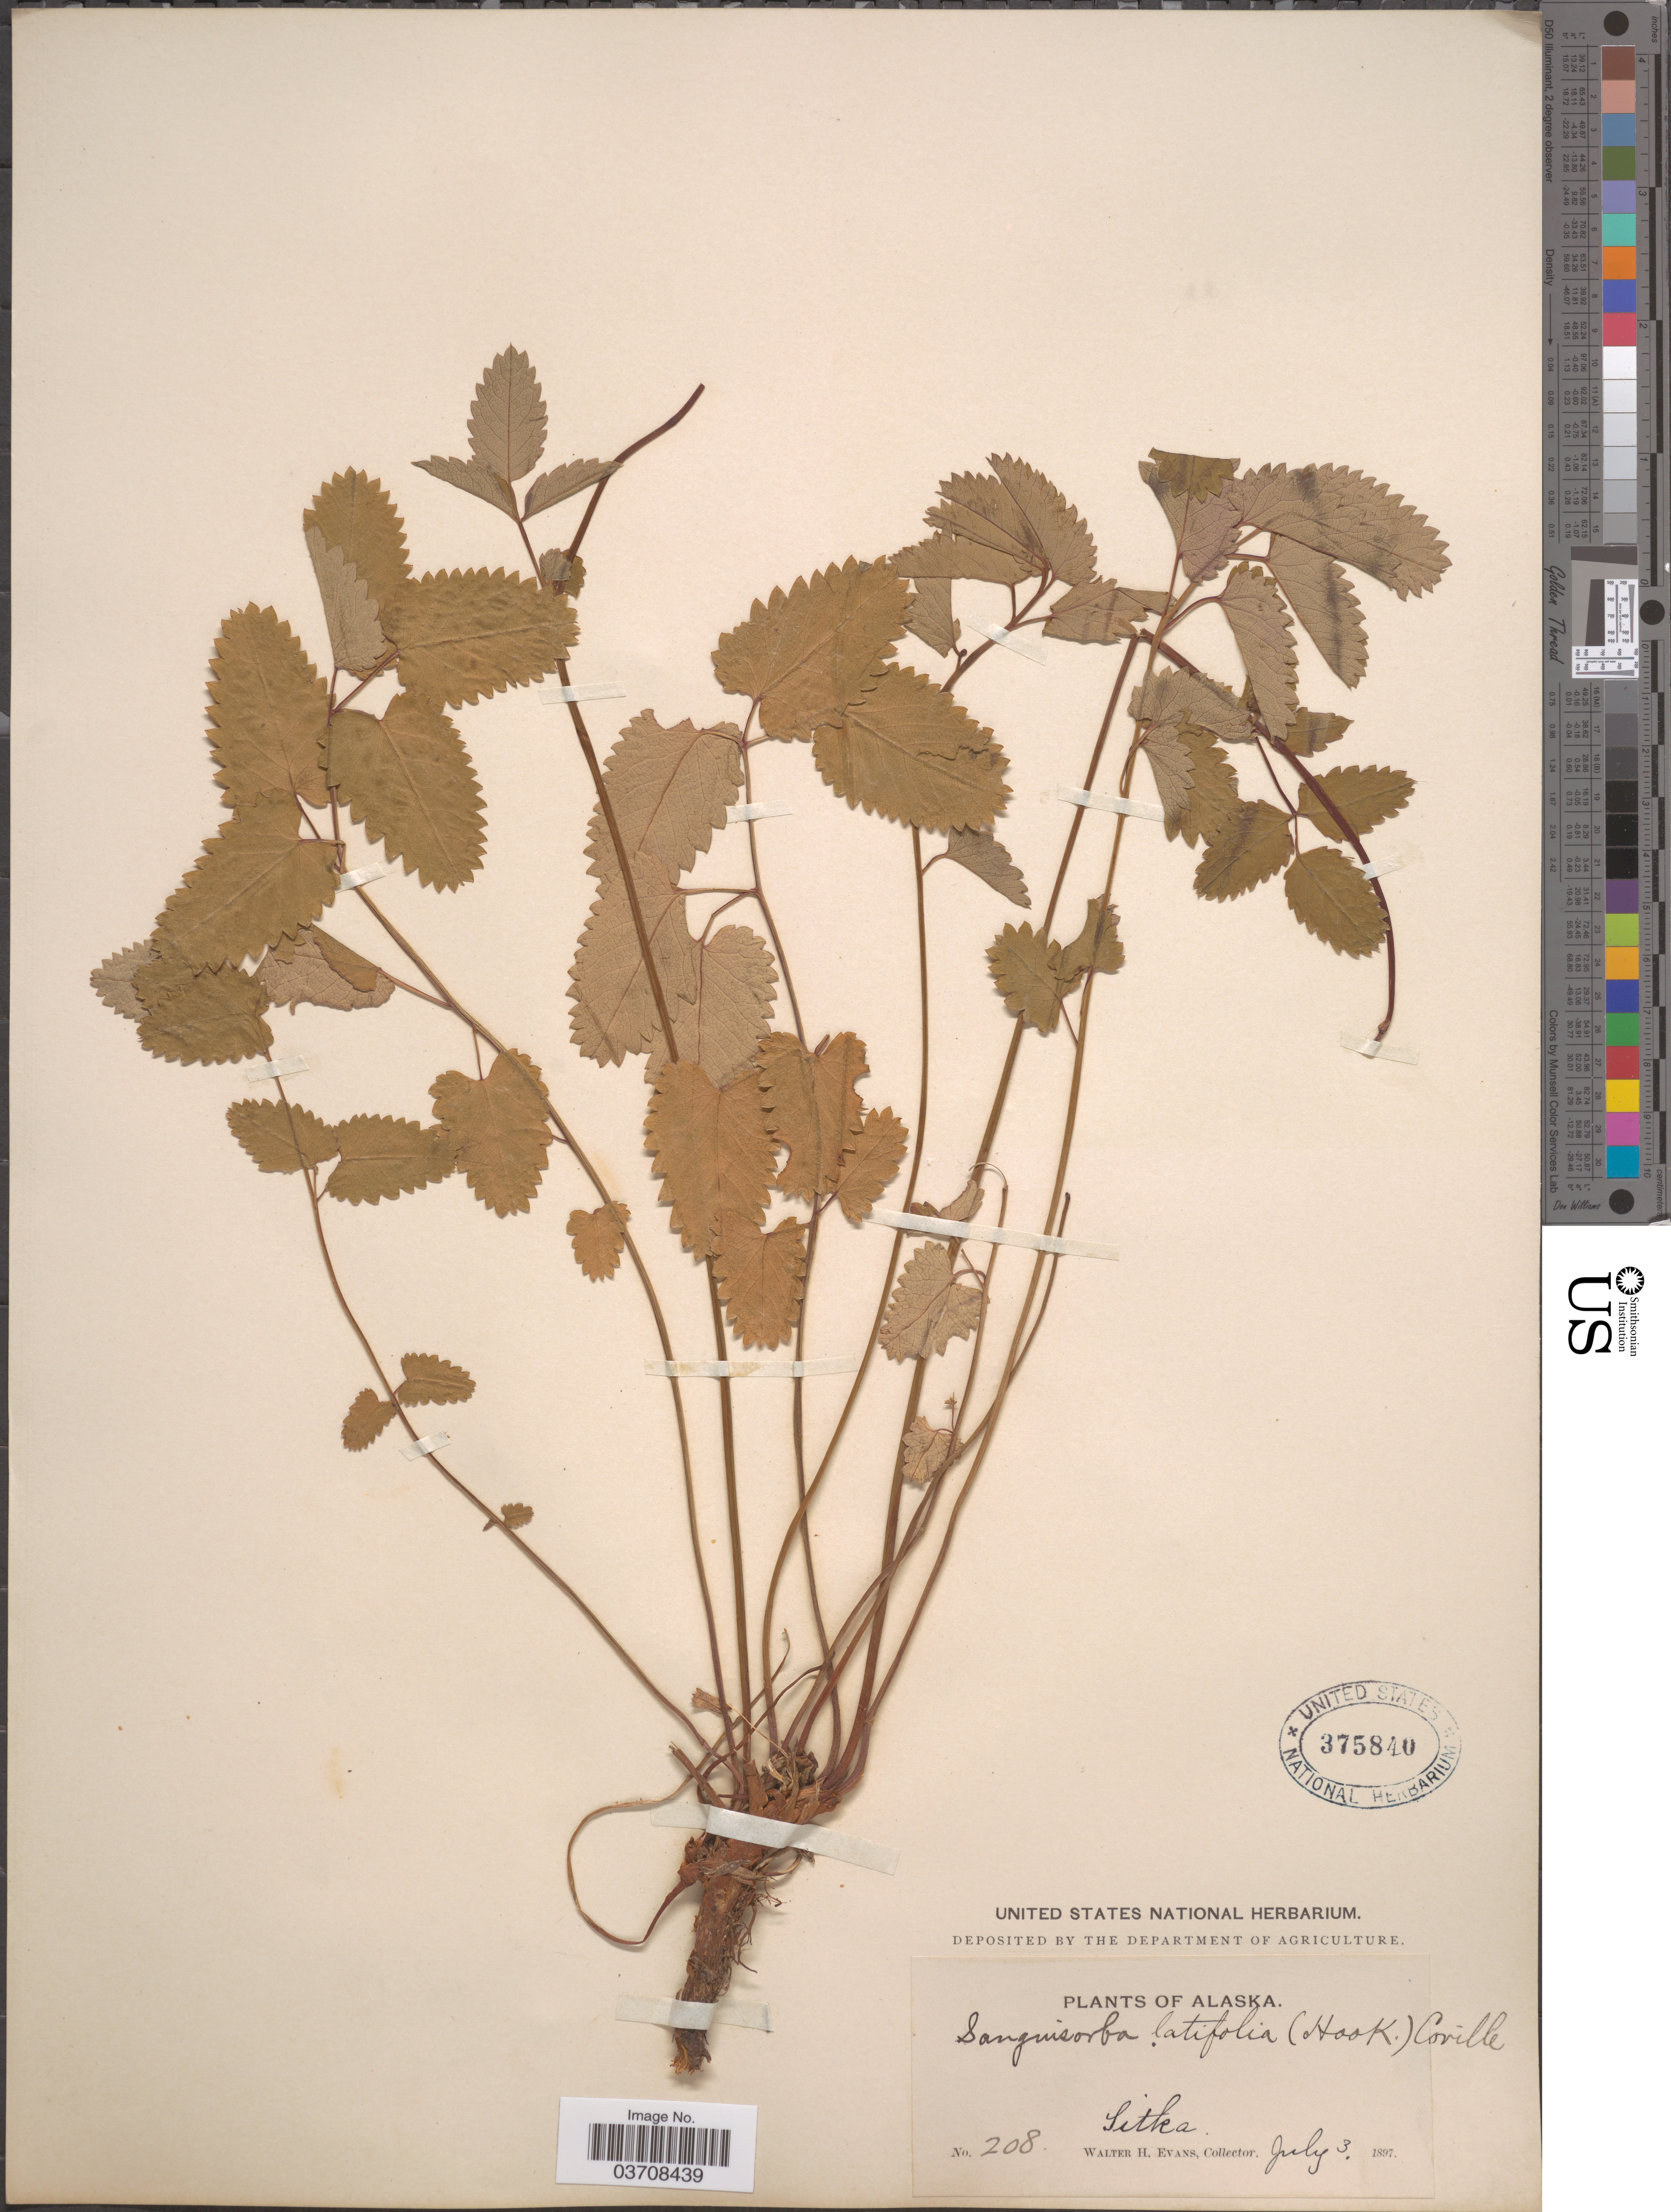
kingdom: Plantae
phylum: Tracheophyta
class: Magnoliopsida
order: Rosales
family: Rosaceae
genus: Sanguisorba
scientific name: Sanguisorba stipulata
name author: Raf.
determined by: Strong, Mark T., (BOT), Smithsonian Institution - National Museum of Natural History (UNITED STATES)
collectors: W. H. Evans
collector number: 208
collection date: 1897-07-03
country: United States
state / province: Alaska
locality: Sitka.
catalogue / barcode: US 375840